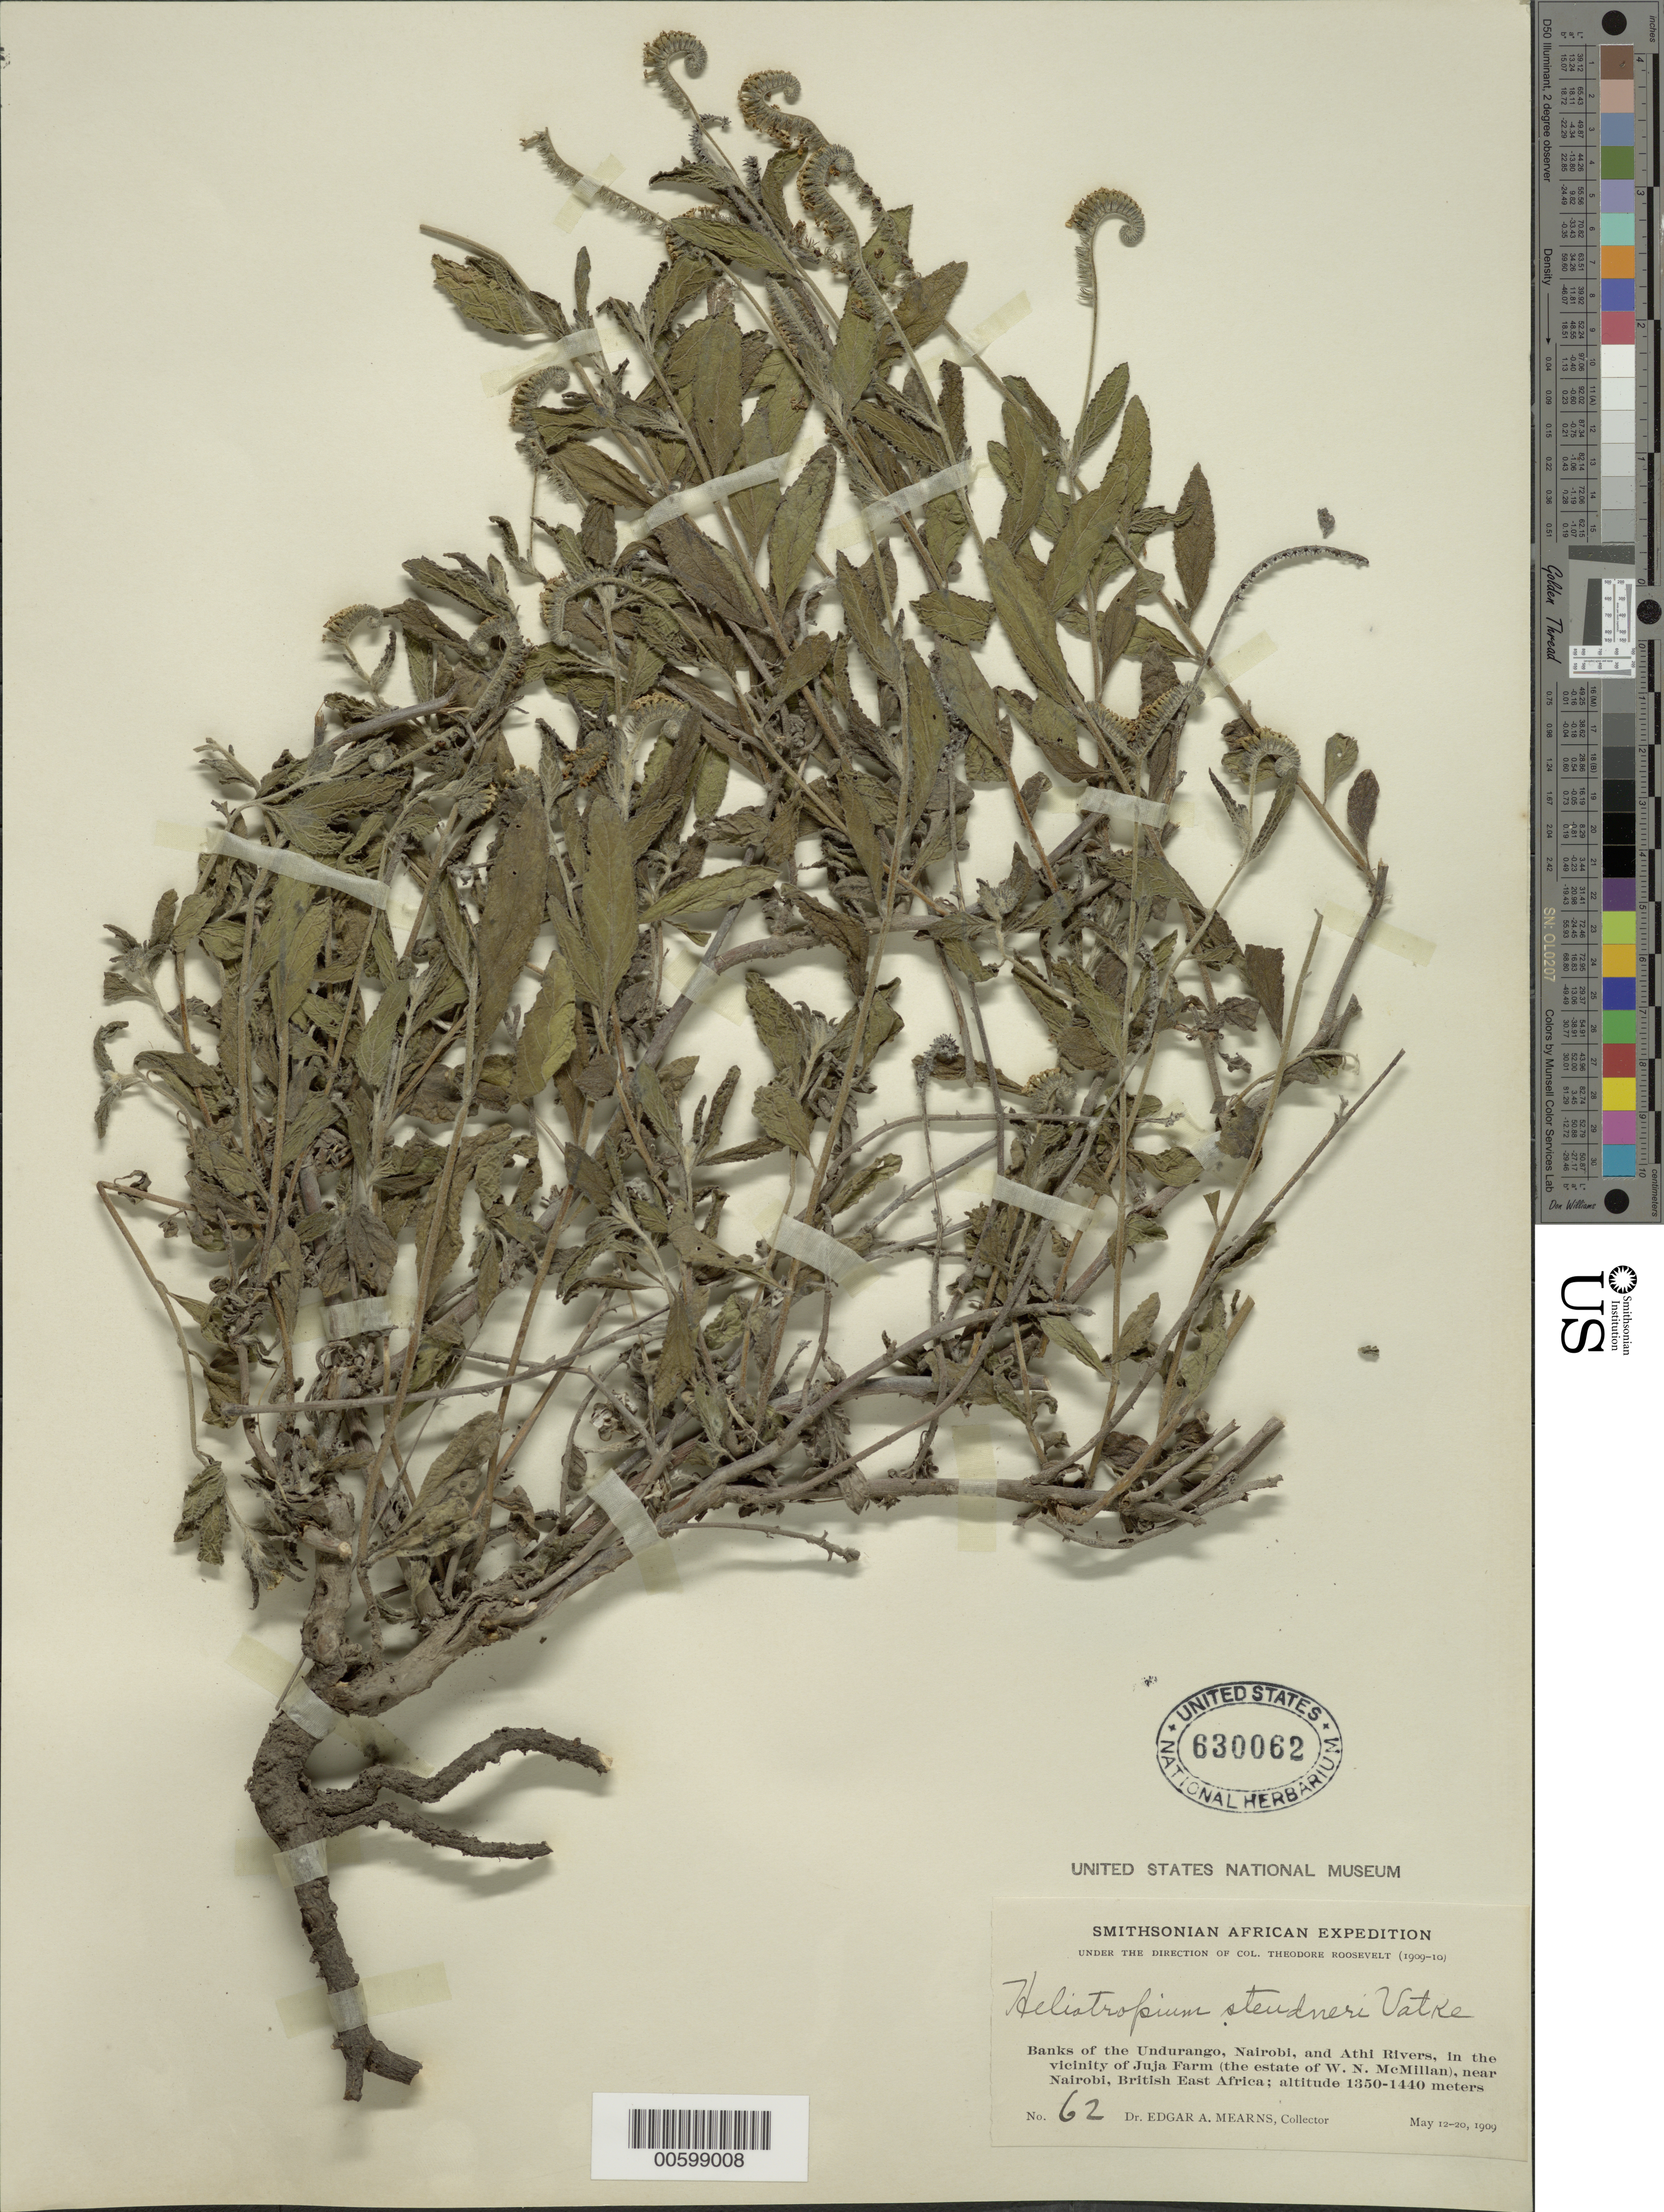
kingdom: Plantae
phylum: Tracheophyta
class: Magnoliopsida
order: Boraginales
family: Heliotropiaceae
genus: Heliotropium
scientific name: Heliotropium steudneri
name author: Vatke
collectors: E. A. Mearns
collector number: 62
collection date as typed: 12 May 1909 to 20 May 1909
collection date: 1909-05-12/1909-05-20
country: Kenya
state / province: Nairobi Area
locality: Banks of the Undurango, Nairobi, and Athi rivers, in the vicinity of Juja Farm ( estate of W.N. McMillan), near Nairobi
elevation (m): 1350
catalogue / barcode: US 630062